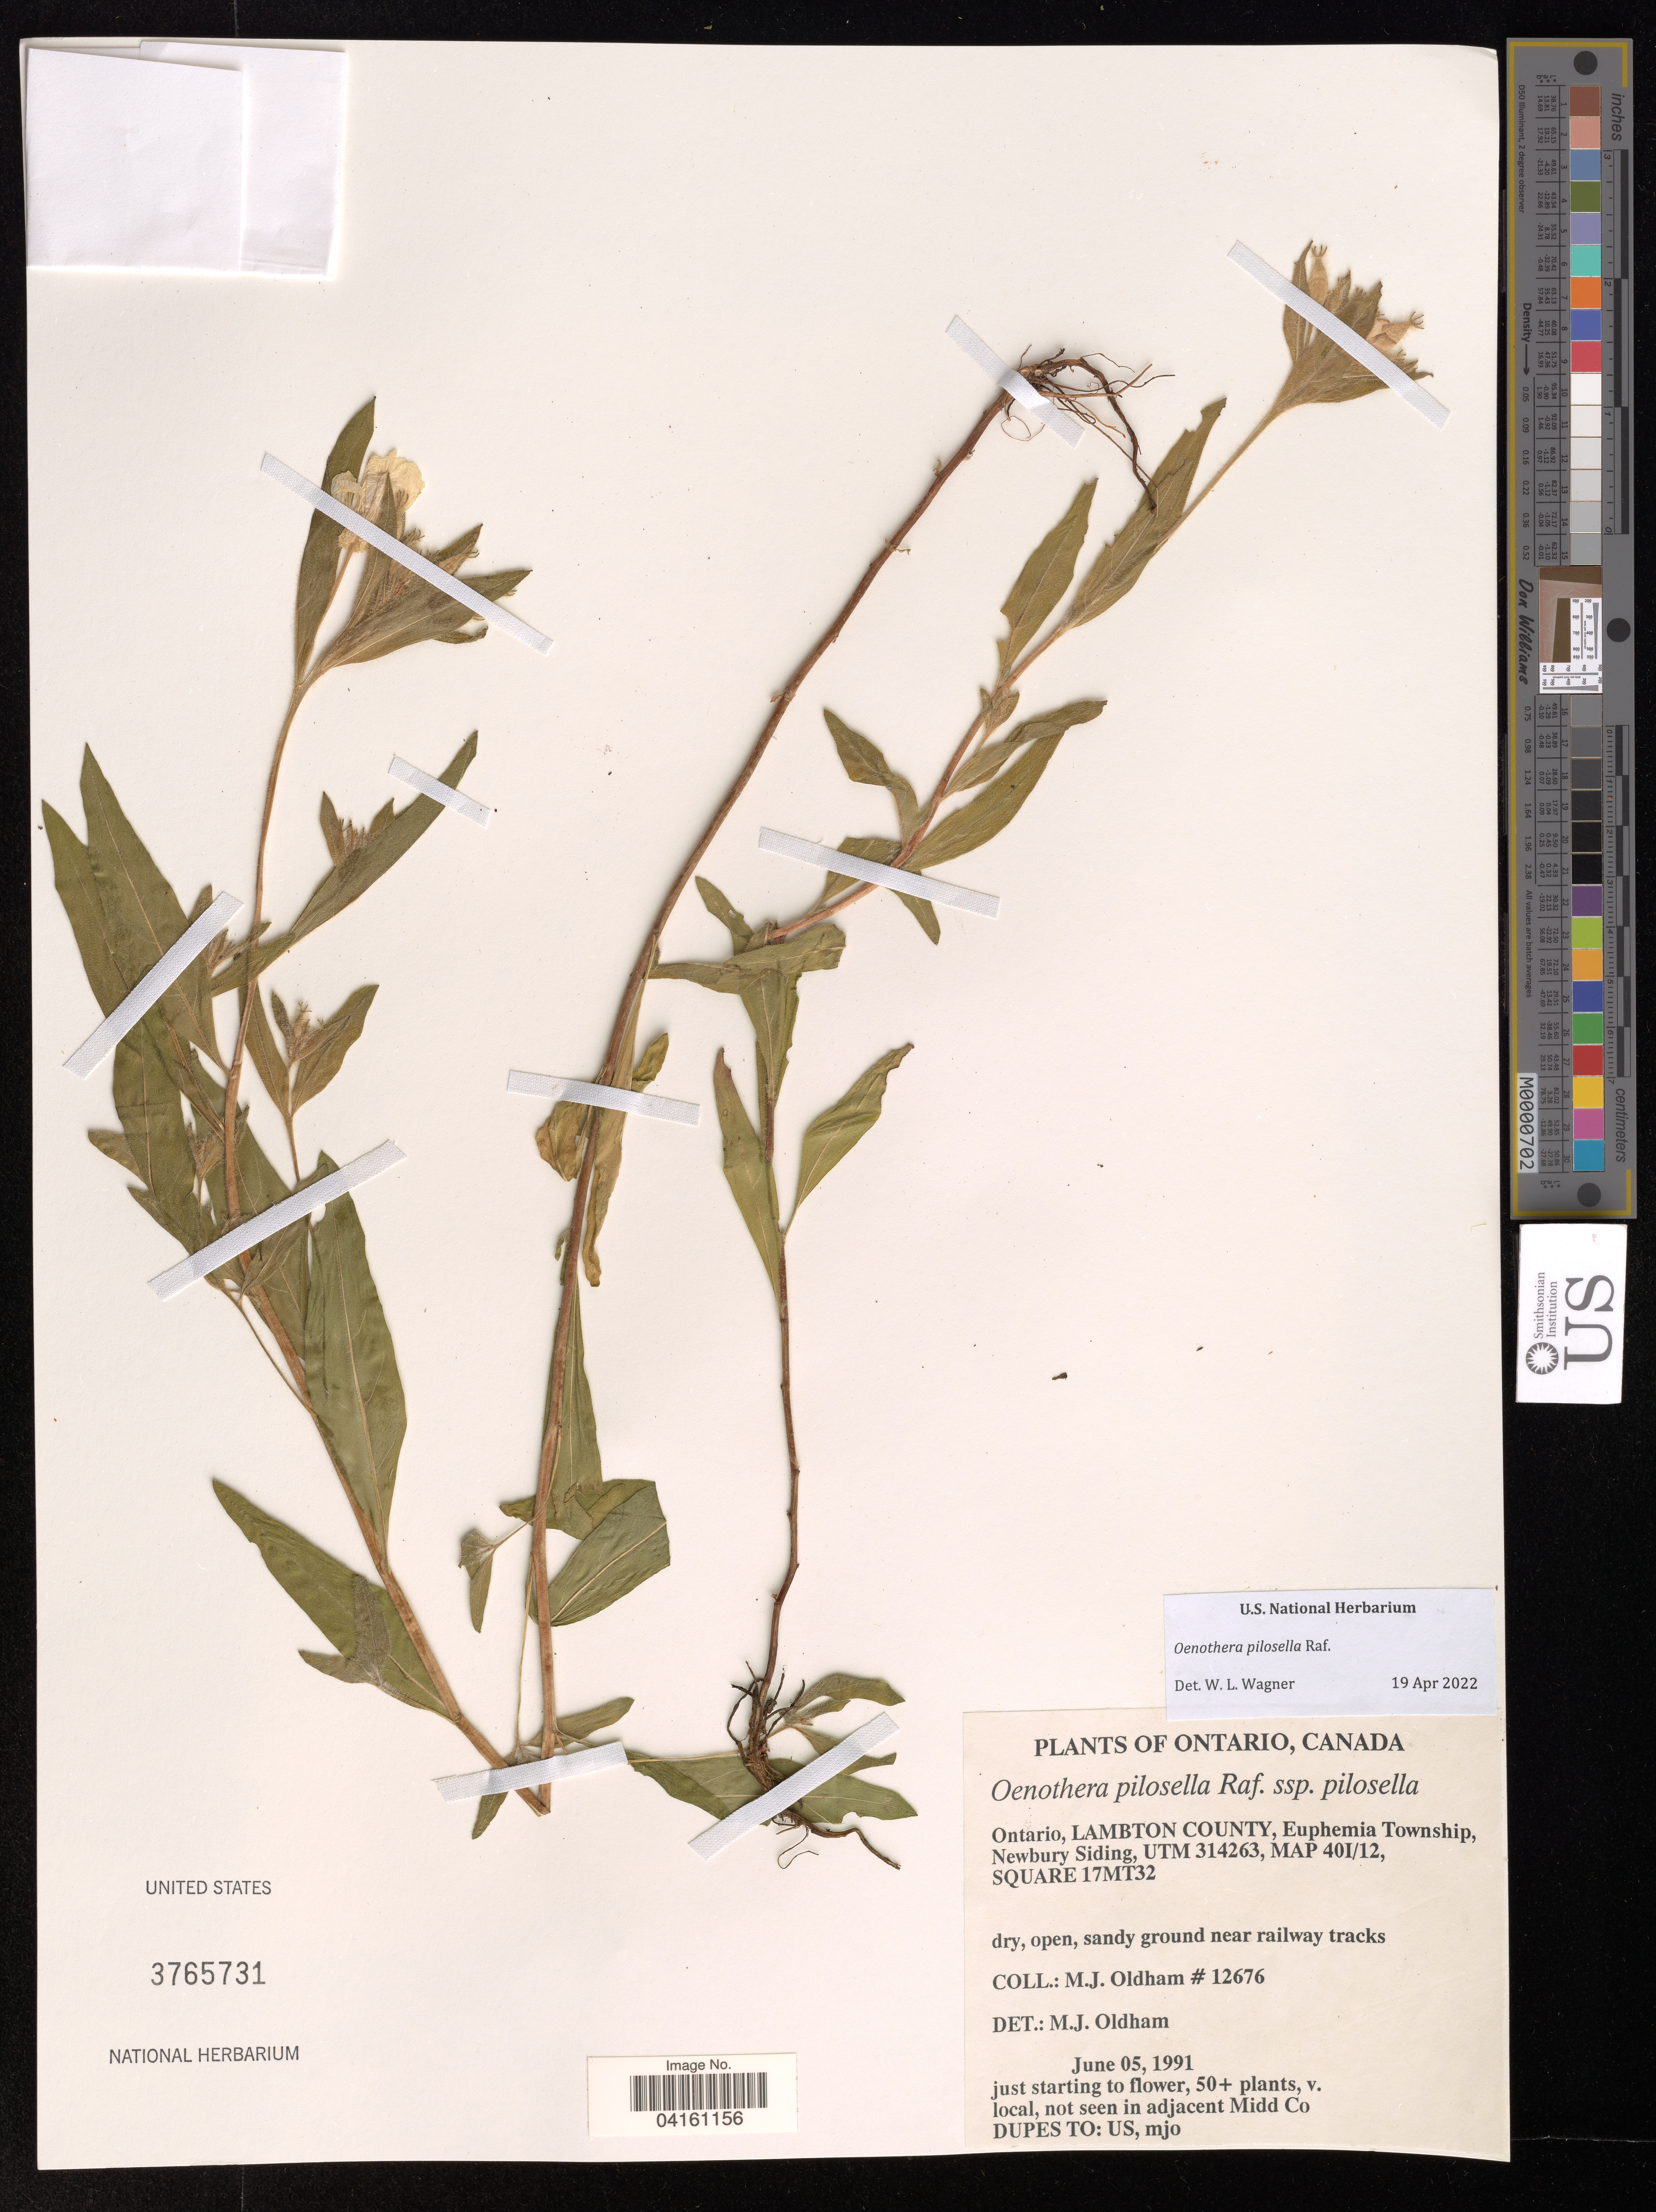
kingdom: Plantae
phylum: Tracheophyta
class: Magnoliopsida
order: Myrtales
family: Onagraceae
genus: Oenothera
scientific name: Oenothera pilosella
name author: Raf.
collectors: M. Oldham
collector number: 12676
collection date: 1991-06-05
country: Canada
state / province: Ontario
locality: Lambton County, Euphemia Township, Newbury Siding, UTM 314263, MAP 40I/12, SQUARE 17MT32.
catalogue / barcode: US 3765731